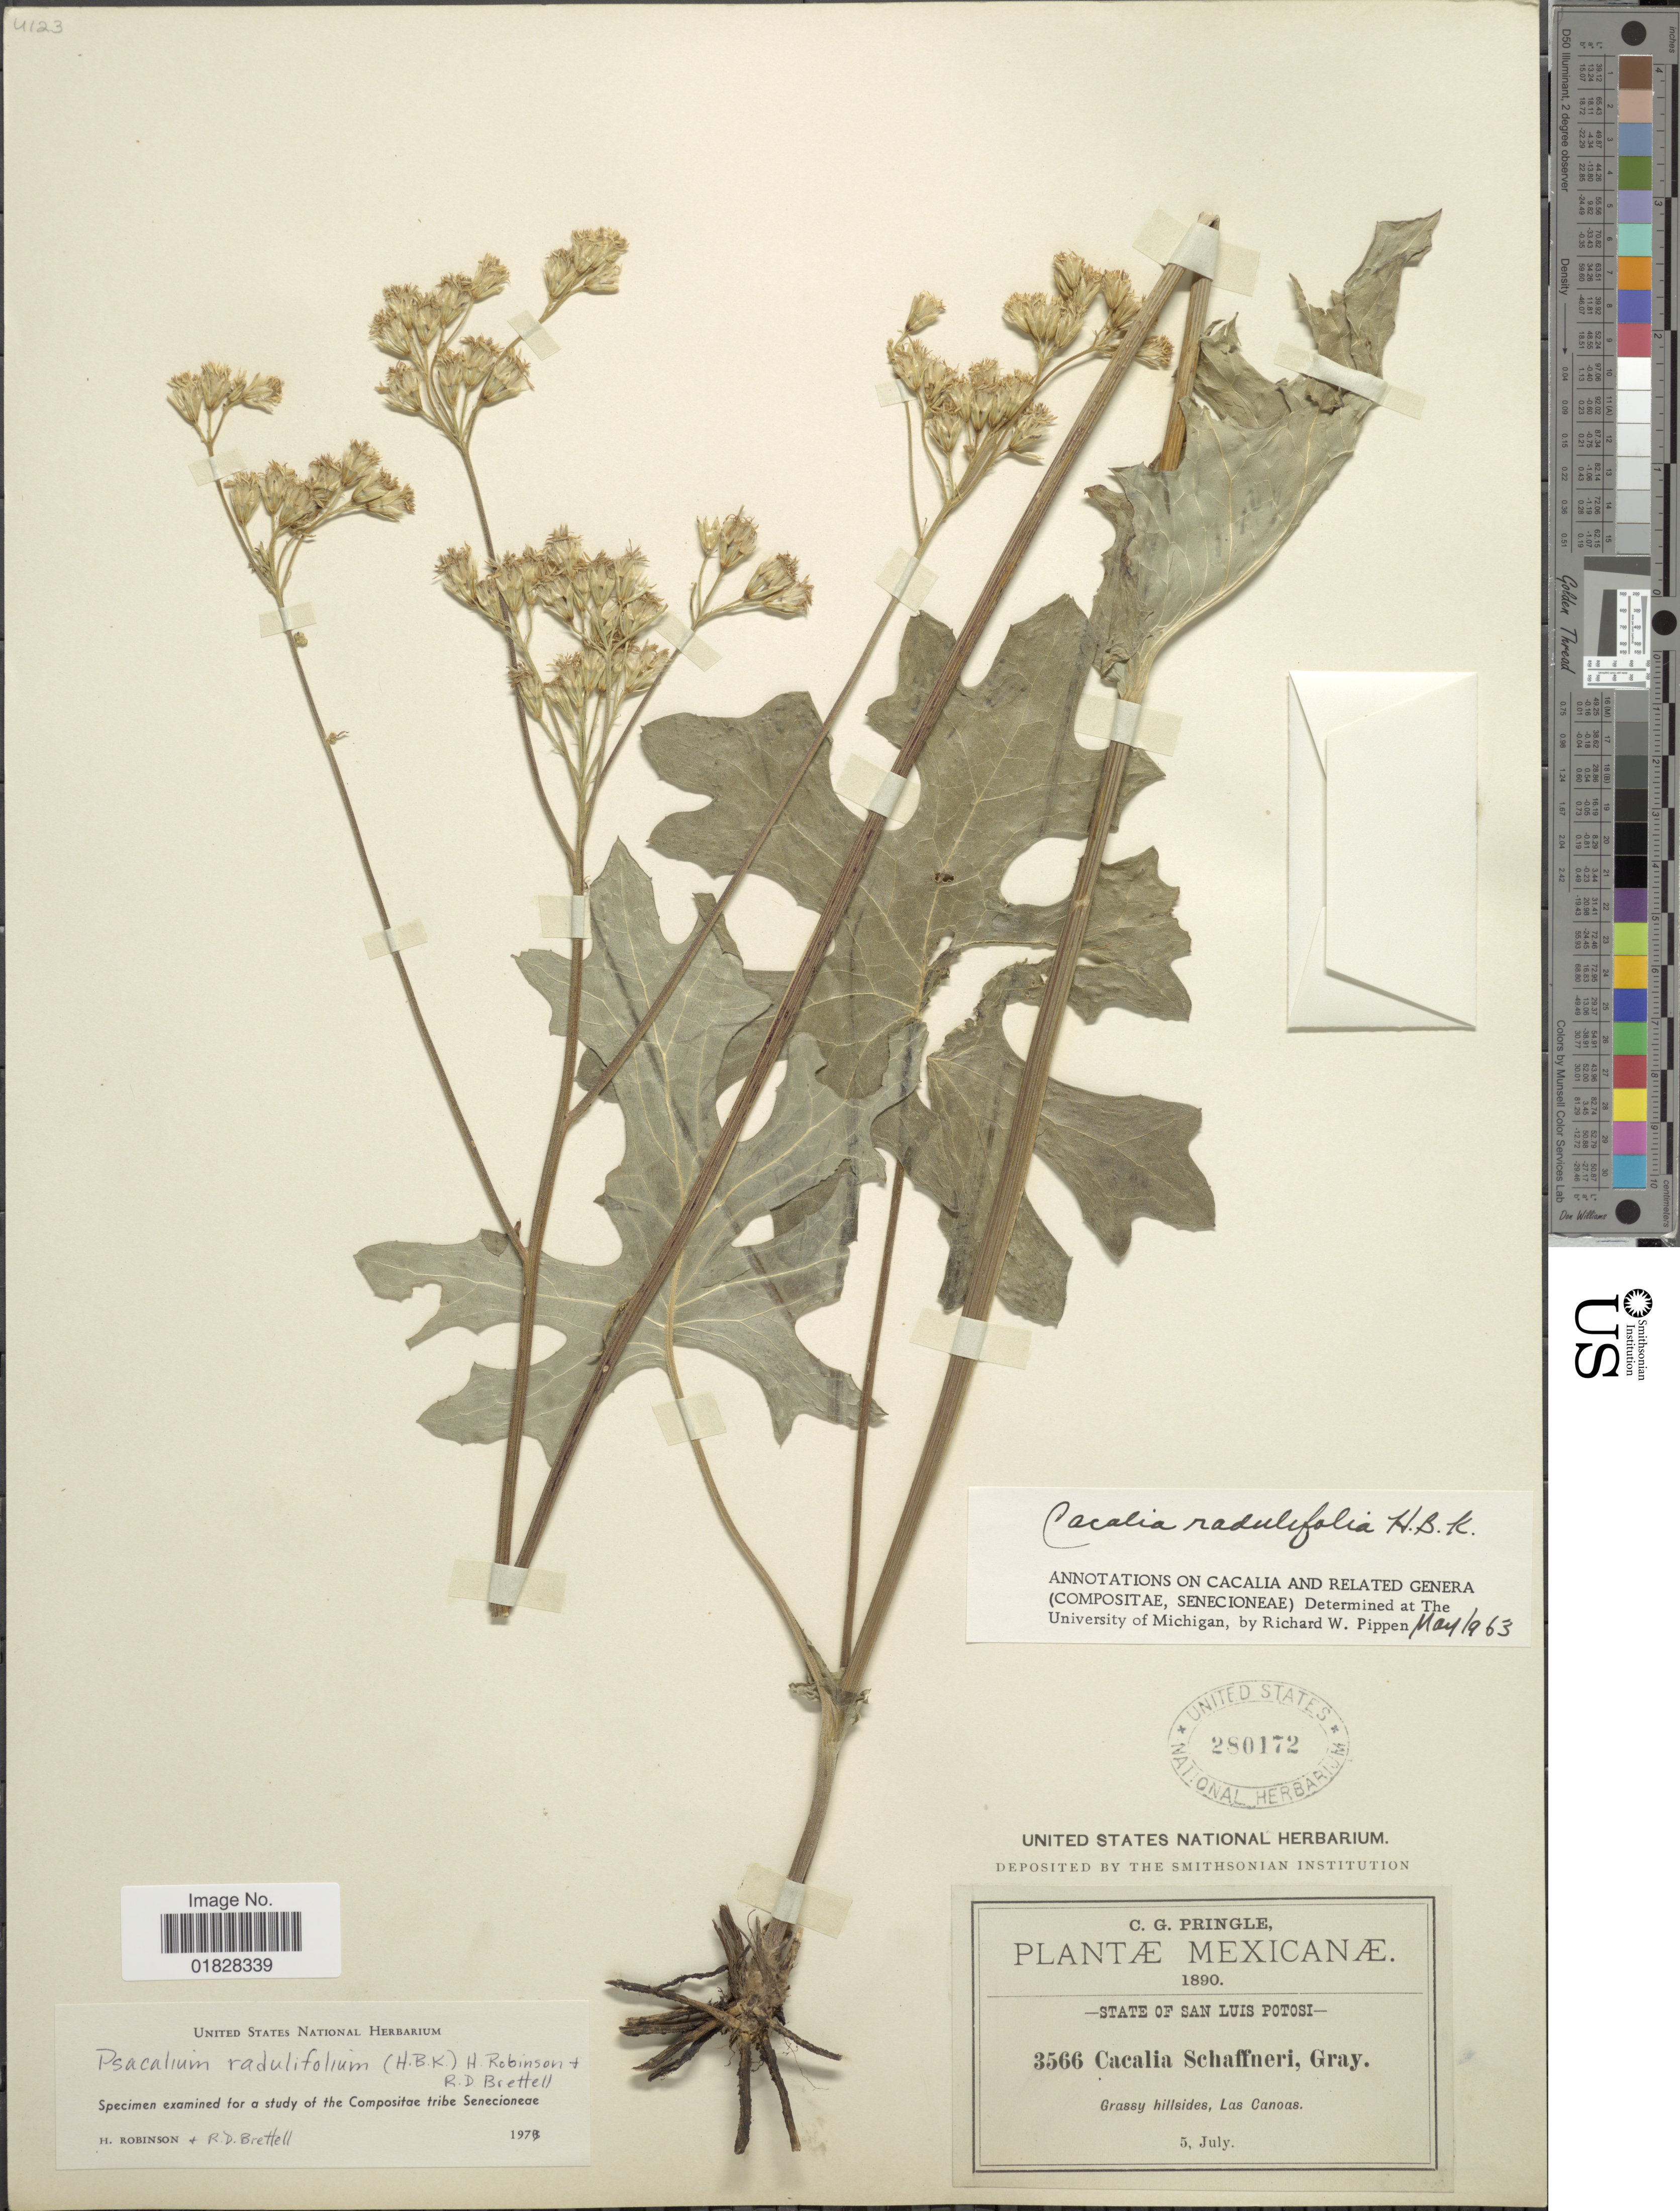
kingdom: Plantae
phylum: Tracheophyta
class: Magnoliopsida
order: Asterales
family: Asteraceae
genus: Psacalium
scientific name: Psacalium radulifolium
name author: (Kunth) H. Rob. & Brettell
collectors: C. G. Pringle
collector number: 3566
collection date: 1890-07-05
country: Mexico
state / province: San Luis Potosí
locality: State of San Luis Potosi. Grassy hillsides, Las Canoas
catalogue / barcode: US 280172